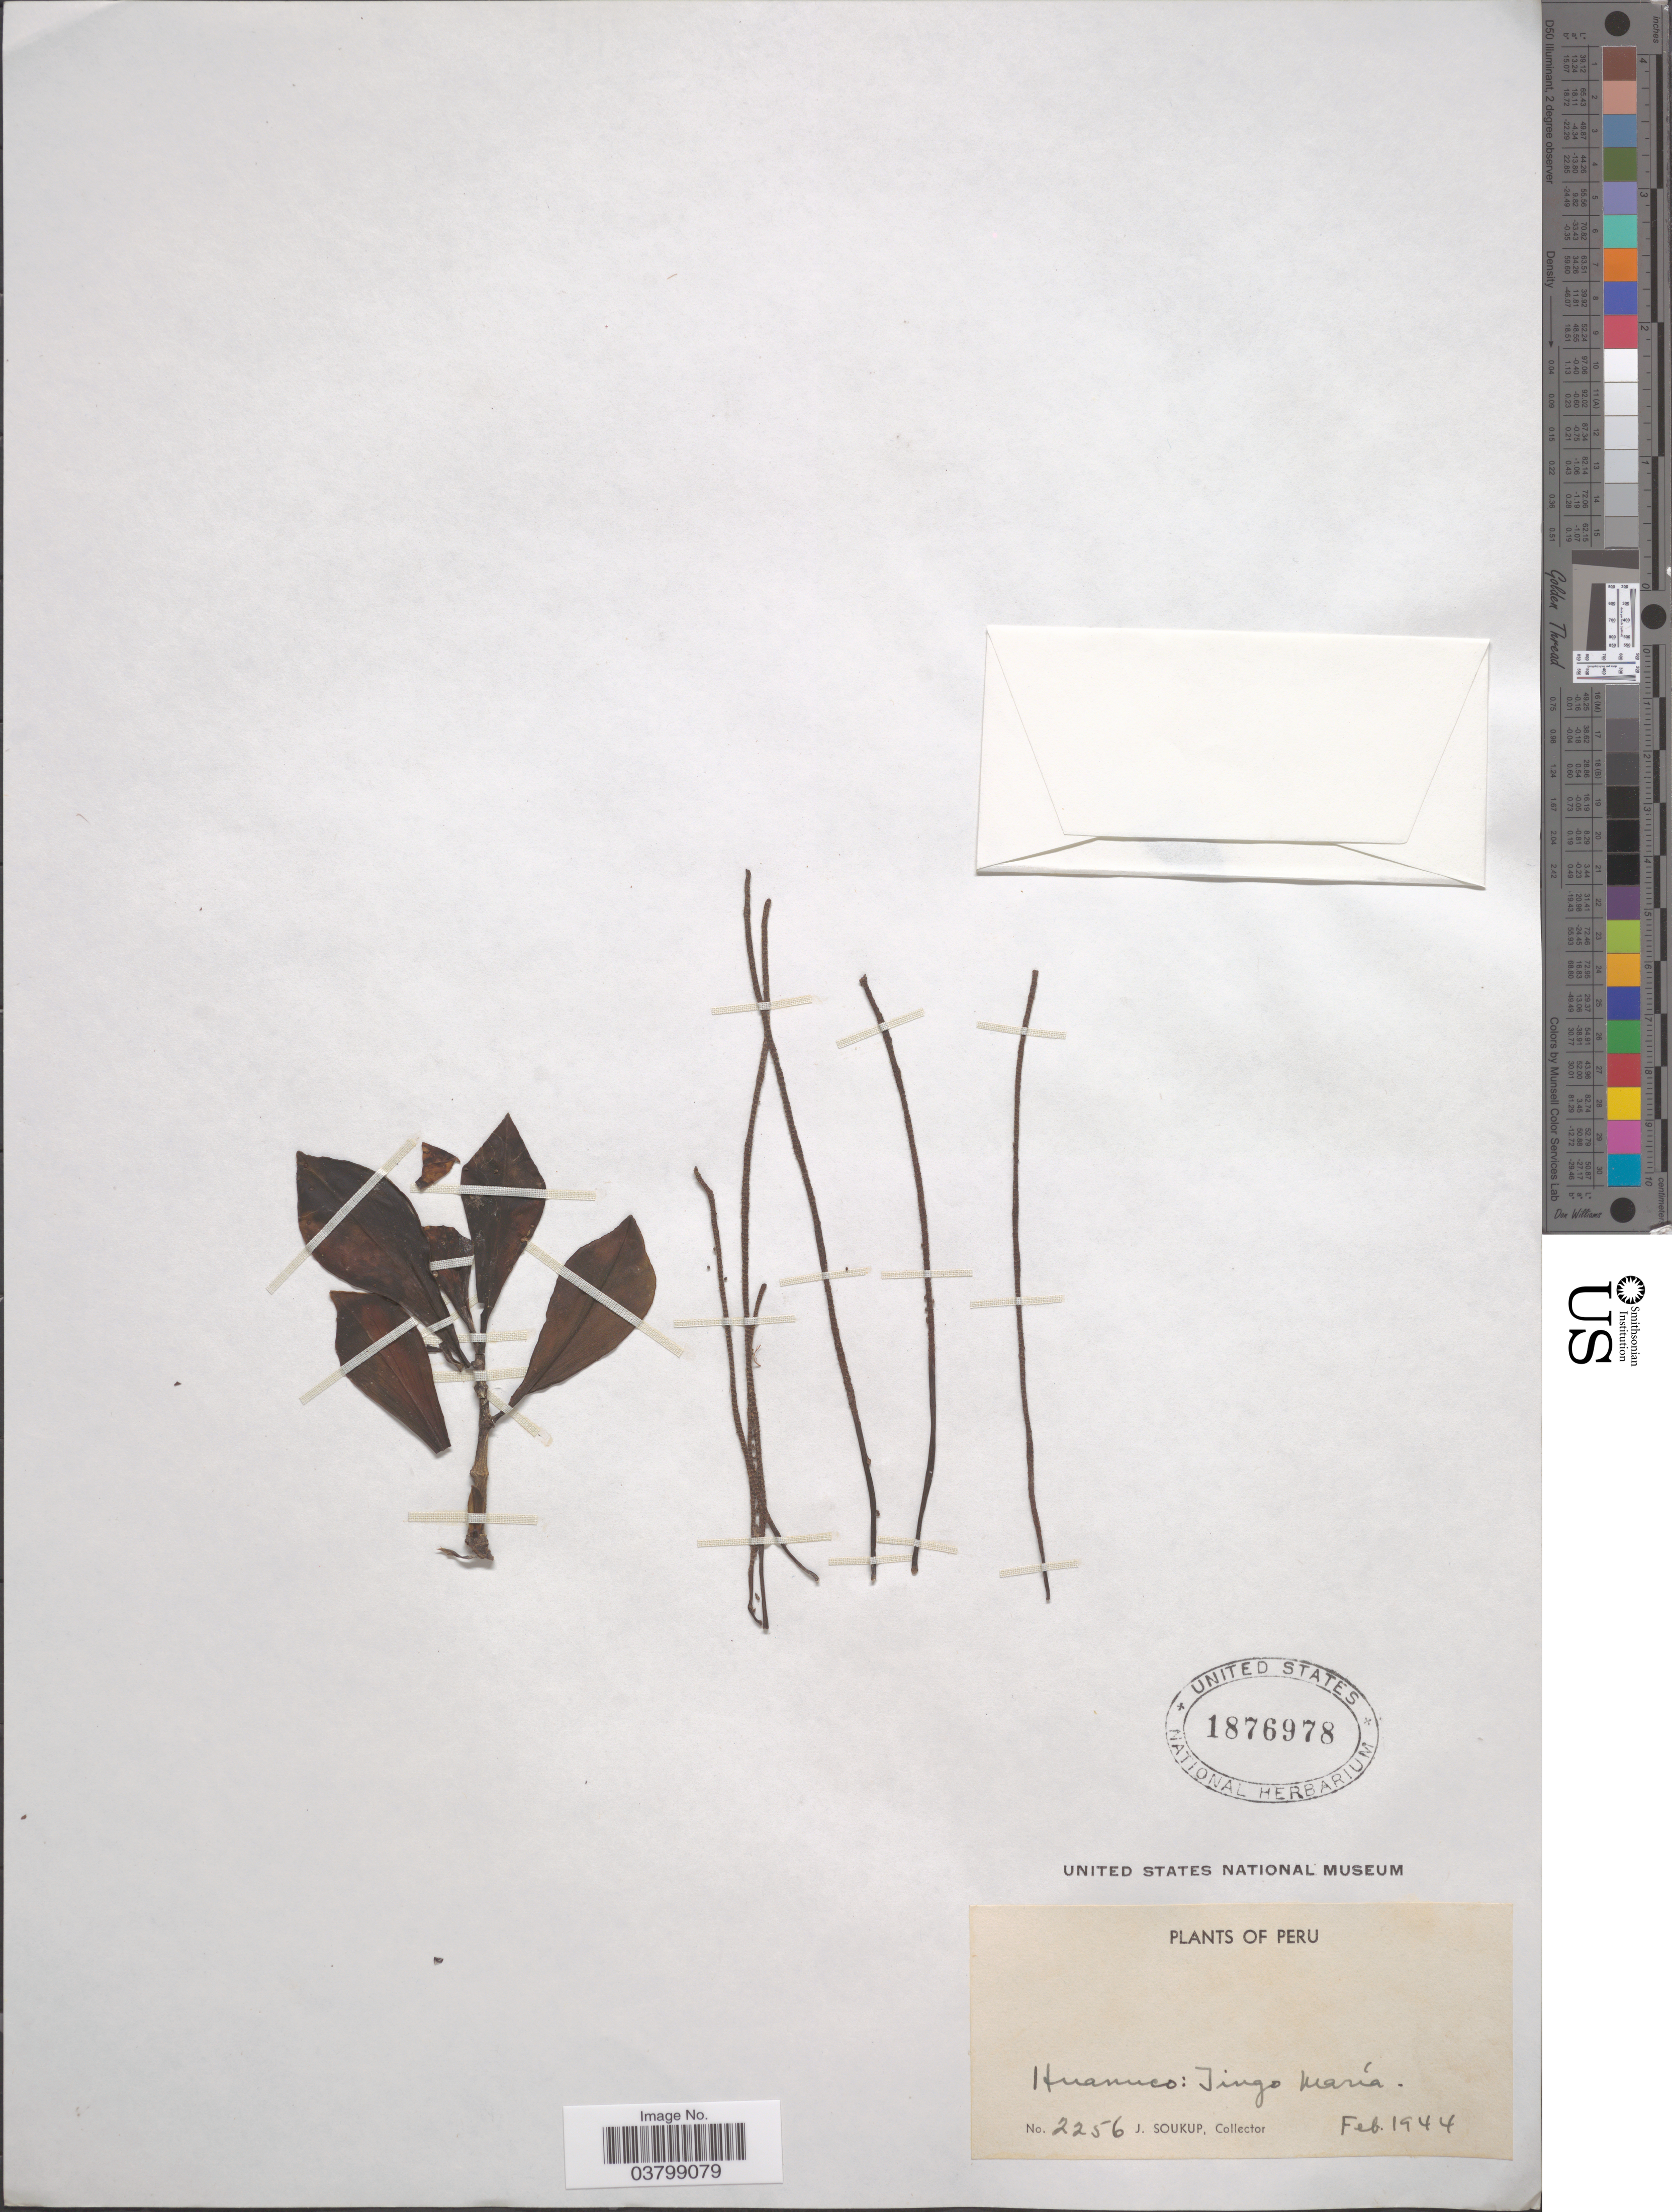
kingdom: Plantae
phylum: Tracheophyta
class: Magnoliopsida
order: Piperales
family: Piperaceae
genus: Peperomia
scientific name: Peperomia sp.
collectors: J. Soukup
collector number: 2256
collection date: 1944-02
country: Peru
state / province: Huánuco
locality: Tingo María.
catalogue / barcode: US 1876978